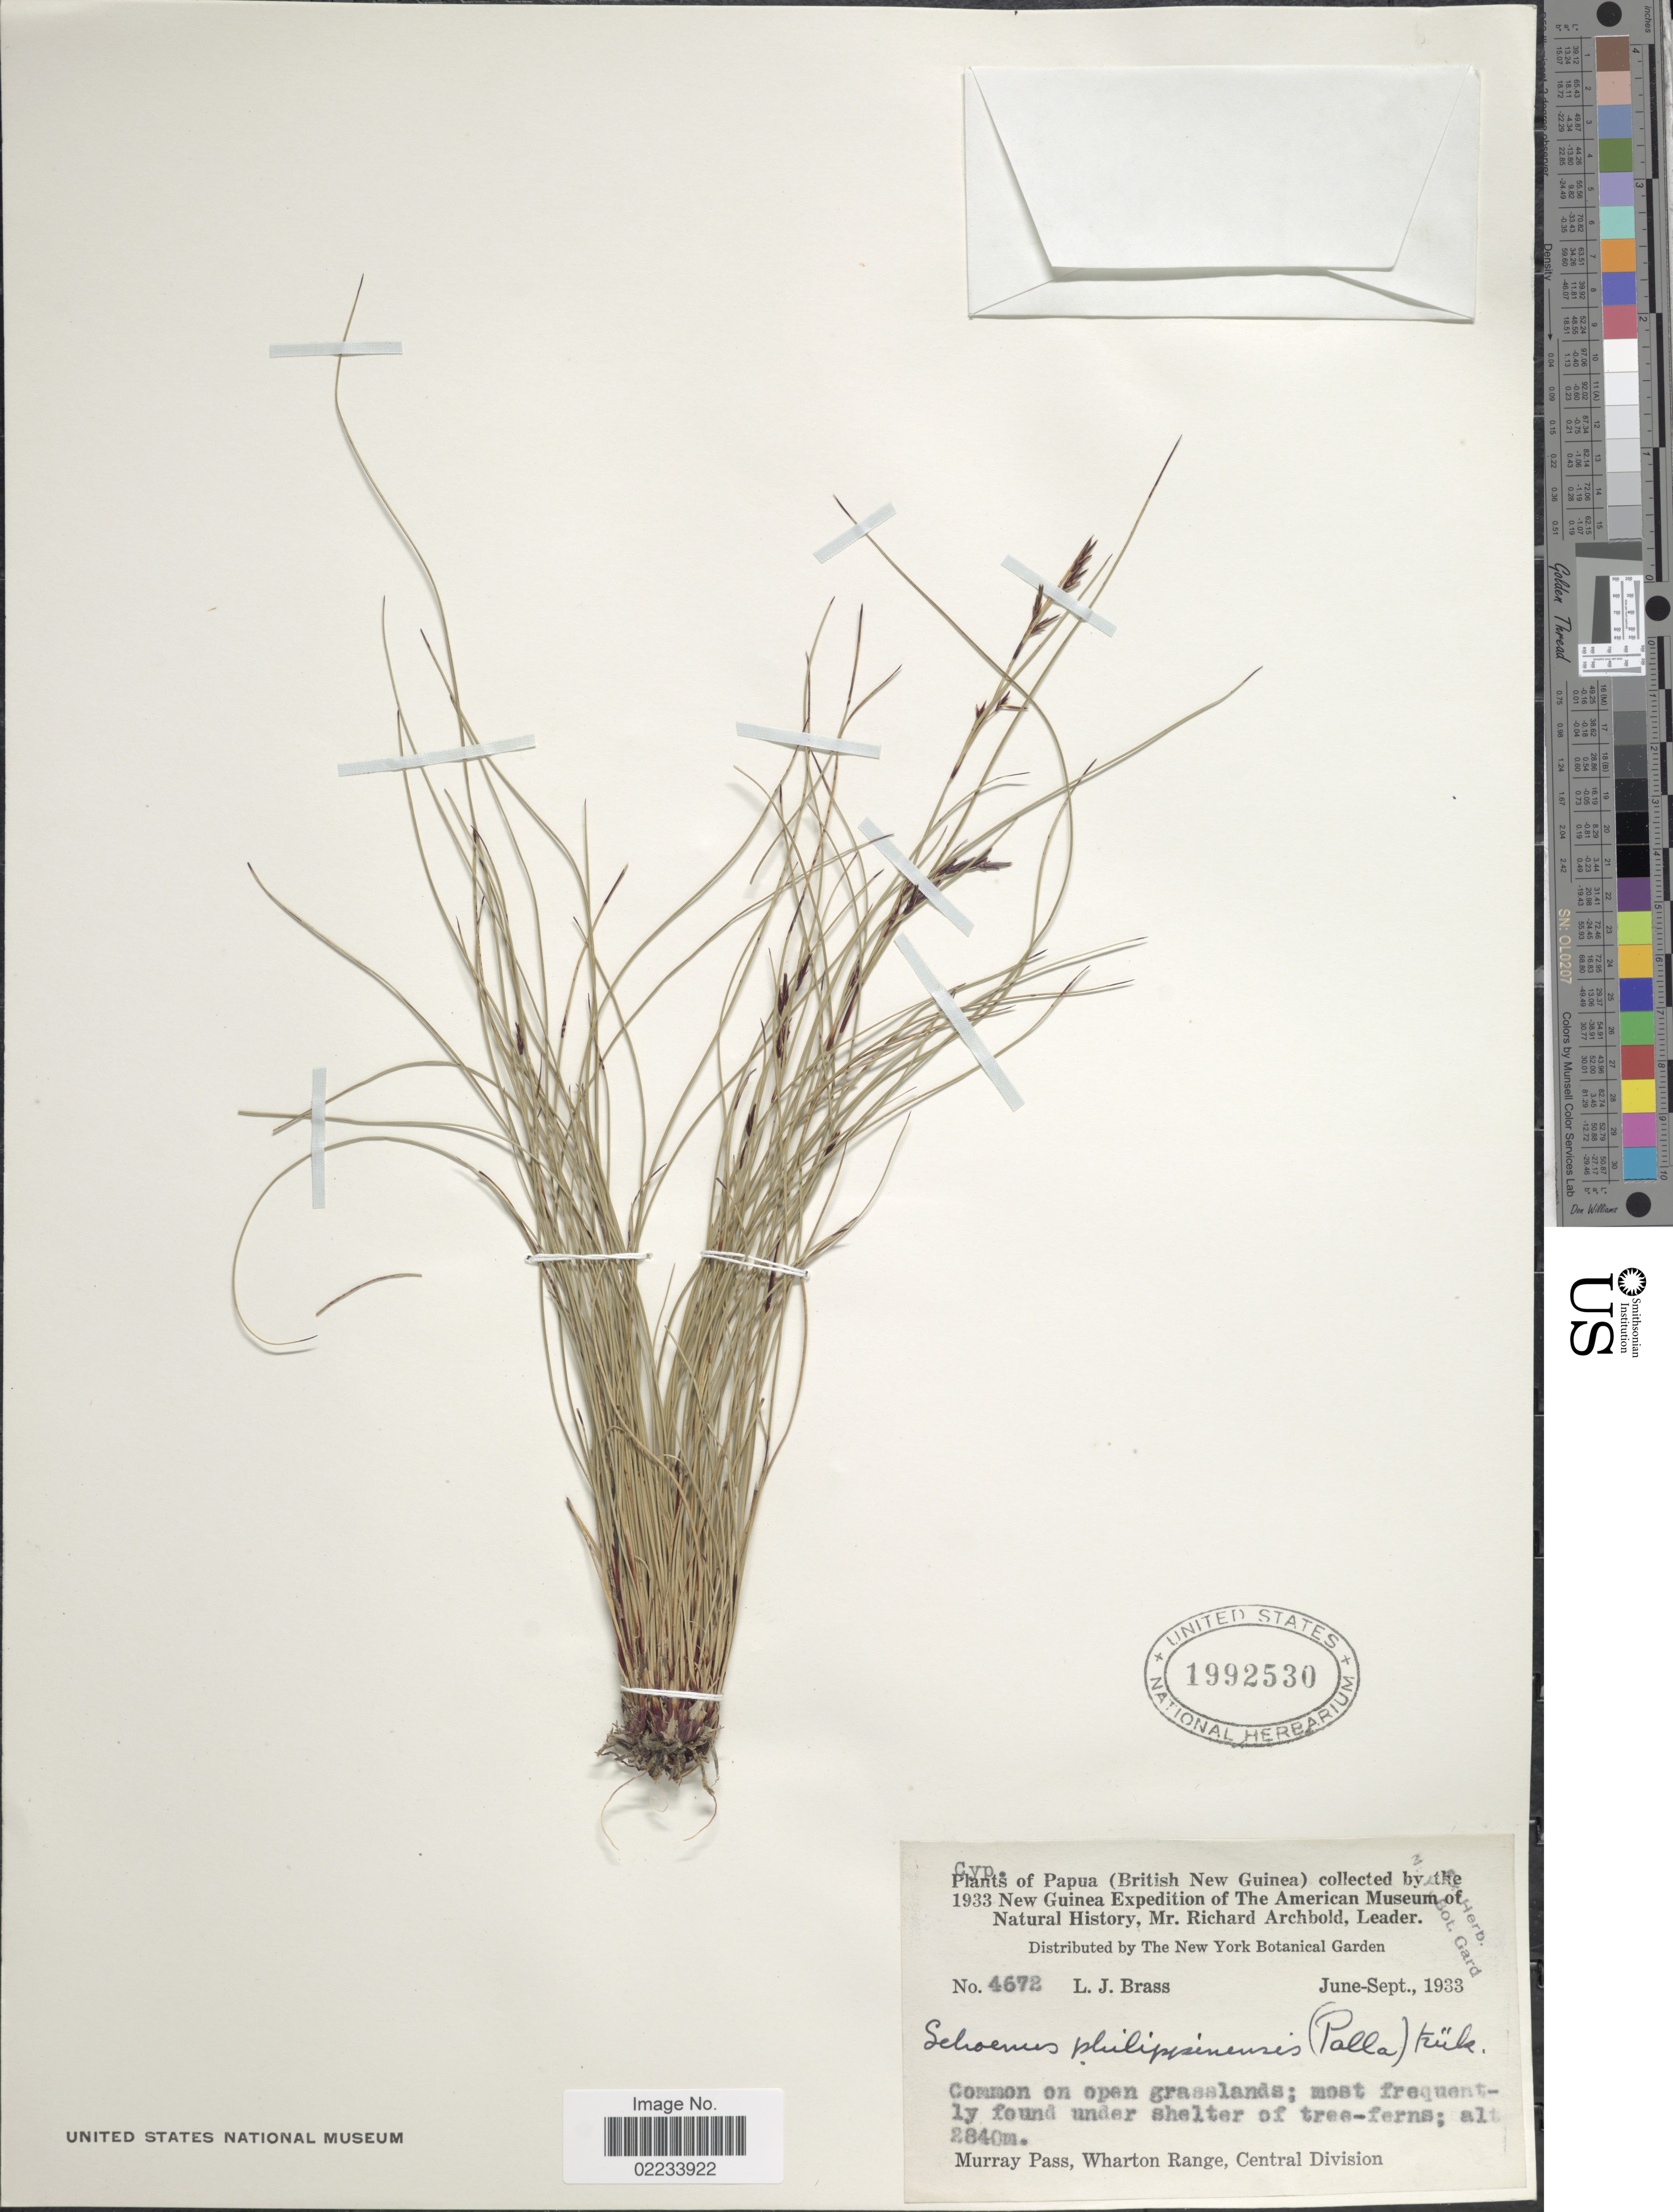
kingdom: Plantae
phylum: Tracheophyta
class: Liliopsida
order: Poales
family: Cyperaceae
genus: Schoenus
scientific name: Schoenus curvulus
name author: F. Muell.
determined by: Kern, J. H.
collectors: L. J. Brass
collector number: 4672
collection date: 1933-06/1933-09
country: Papua New Guinea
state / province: Central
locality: (British New Guinea), Murray Pass, Wharton Range, Central Division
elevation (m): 2840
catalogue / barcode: US 1992530